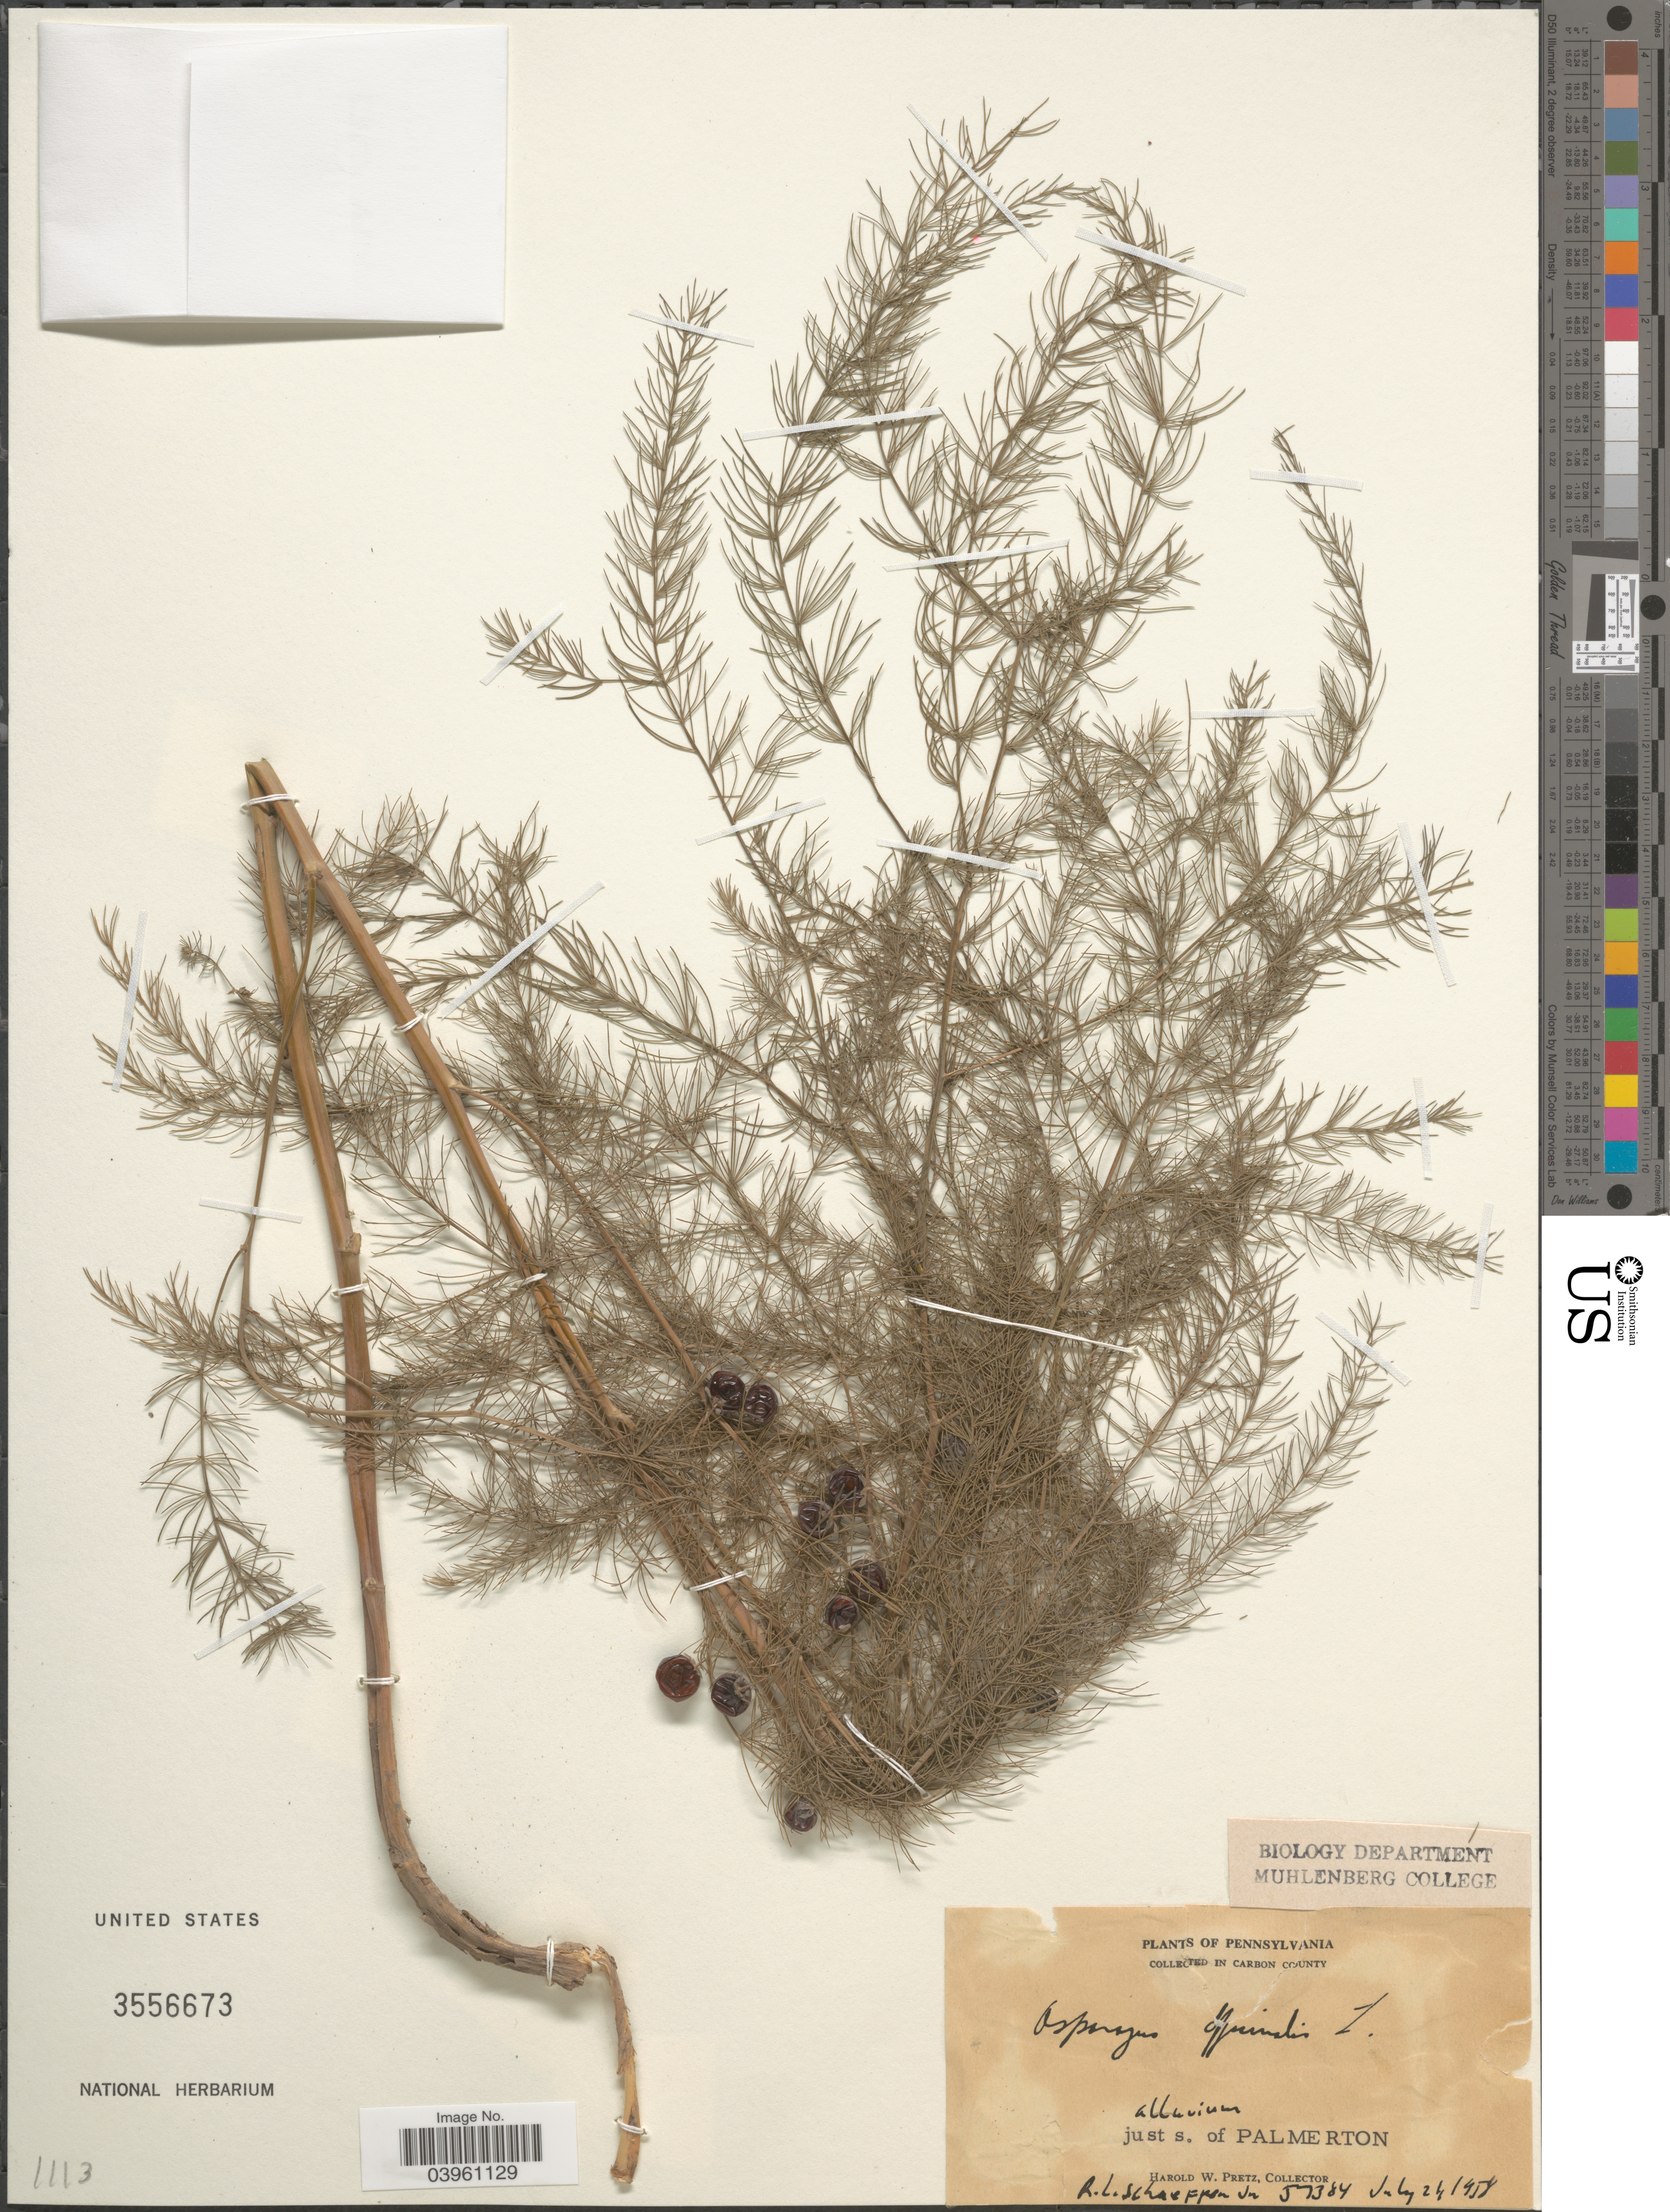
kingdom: Plantae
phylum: Tracheophyta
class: Liliopsida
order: Asparagales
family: Asparagaceae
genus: Asparagus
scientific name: Asparagus officinalis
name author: L.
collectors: R. L. Schaeffer Jr. & H. W. Pretz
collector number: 57384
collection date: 1958-07-21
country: United States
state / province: Pennsylvania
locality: In Carbon County. Just s. of Palmerton.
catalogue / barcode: US 3556673